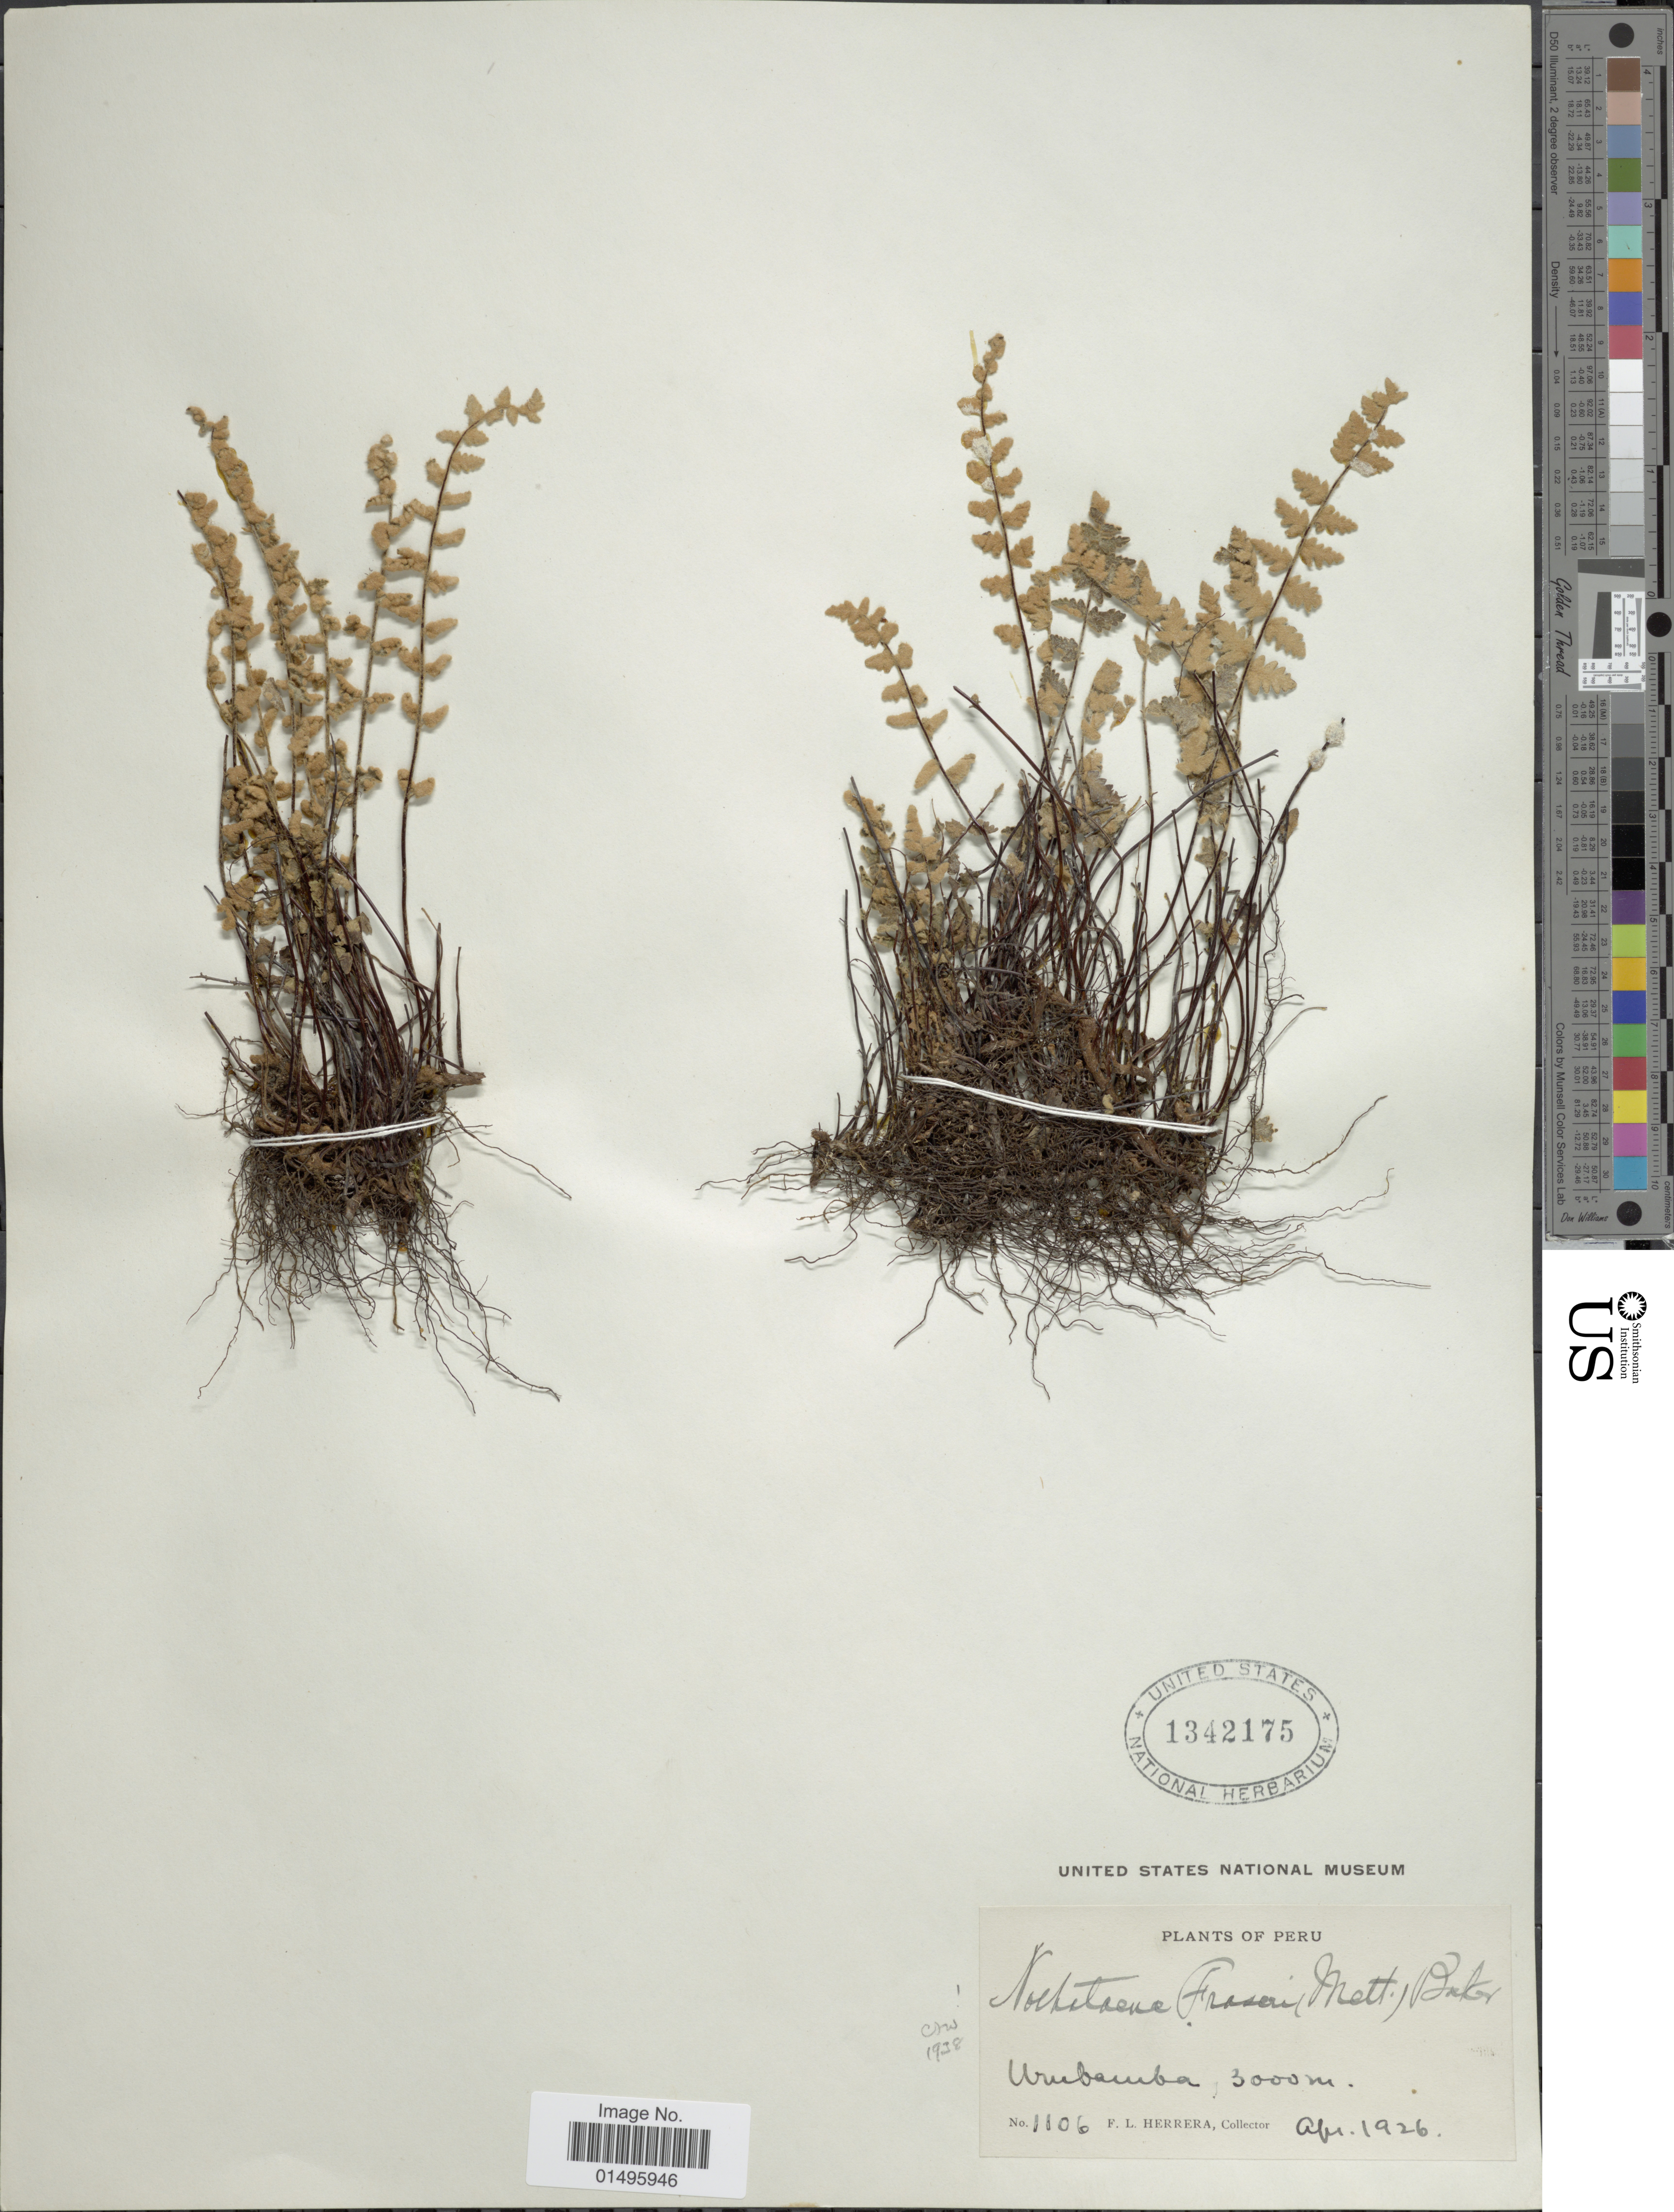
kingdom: Plantae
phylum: Tracheophyta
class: Polypodiopsida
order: Polypodiales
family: Pteridaceae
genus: Notholaena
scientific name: Notholaena fraseri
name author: (Mett.) Baker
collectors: F. L. Herrera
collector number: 1106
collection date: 1926-04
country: Peru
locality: Peru, Urubamba.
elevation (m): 3000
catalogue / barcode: US 1342175